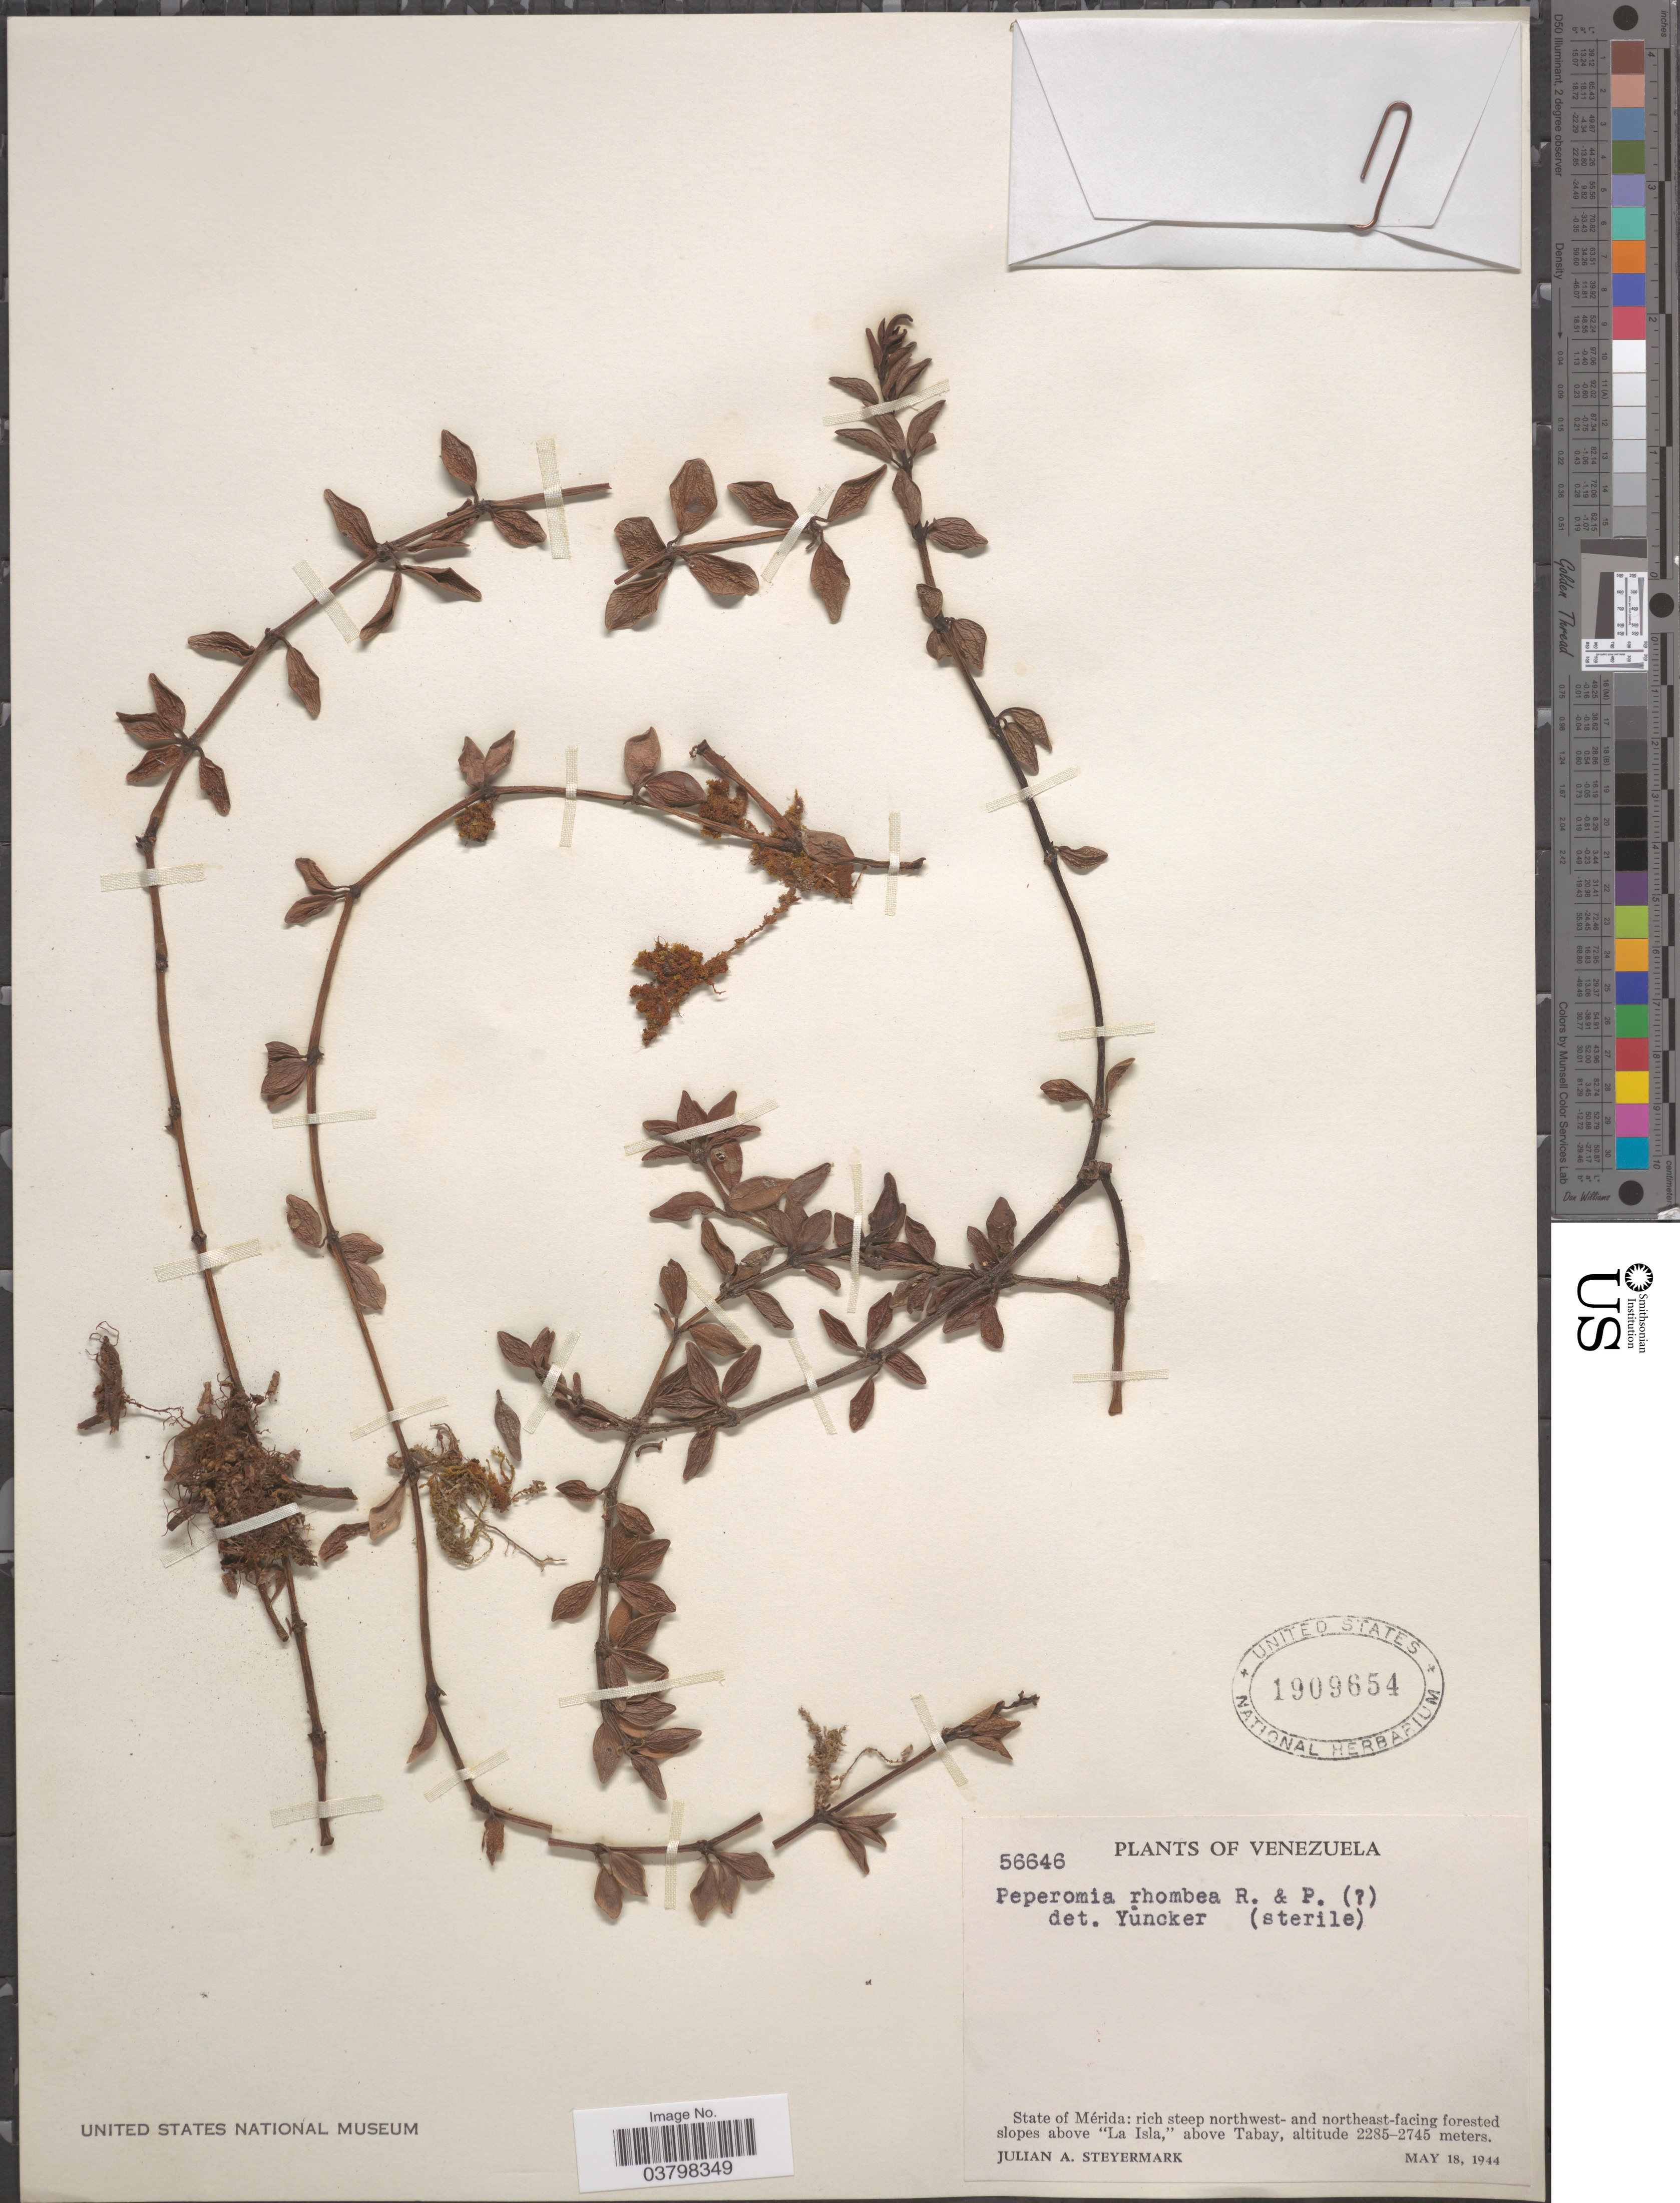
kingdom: Plantae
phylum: Tracheophyta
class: Magnoliopsida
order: Piperales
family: Piperaceae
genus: Peperomia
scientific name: Peperomia rhombea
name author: Ruiz & Pav.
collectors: J. Steyermark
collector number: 56646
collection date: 1944-05-18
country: Venezuela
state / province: Merida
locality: Rich steep northwest-and northeast-facing forested slopes above "La Isla," above Tabay.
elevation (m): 2285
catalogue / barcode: US 1909654